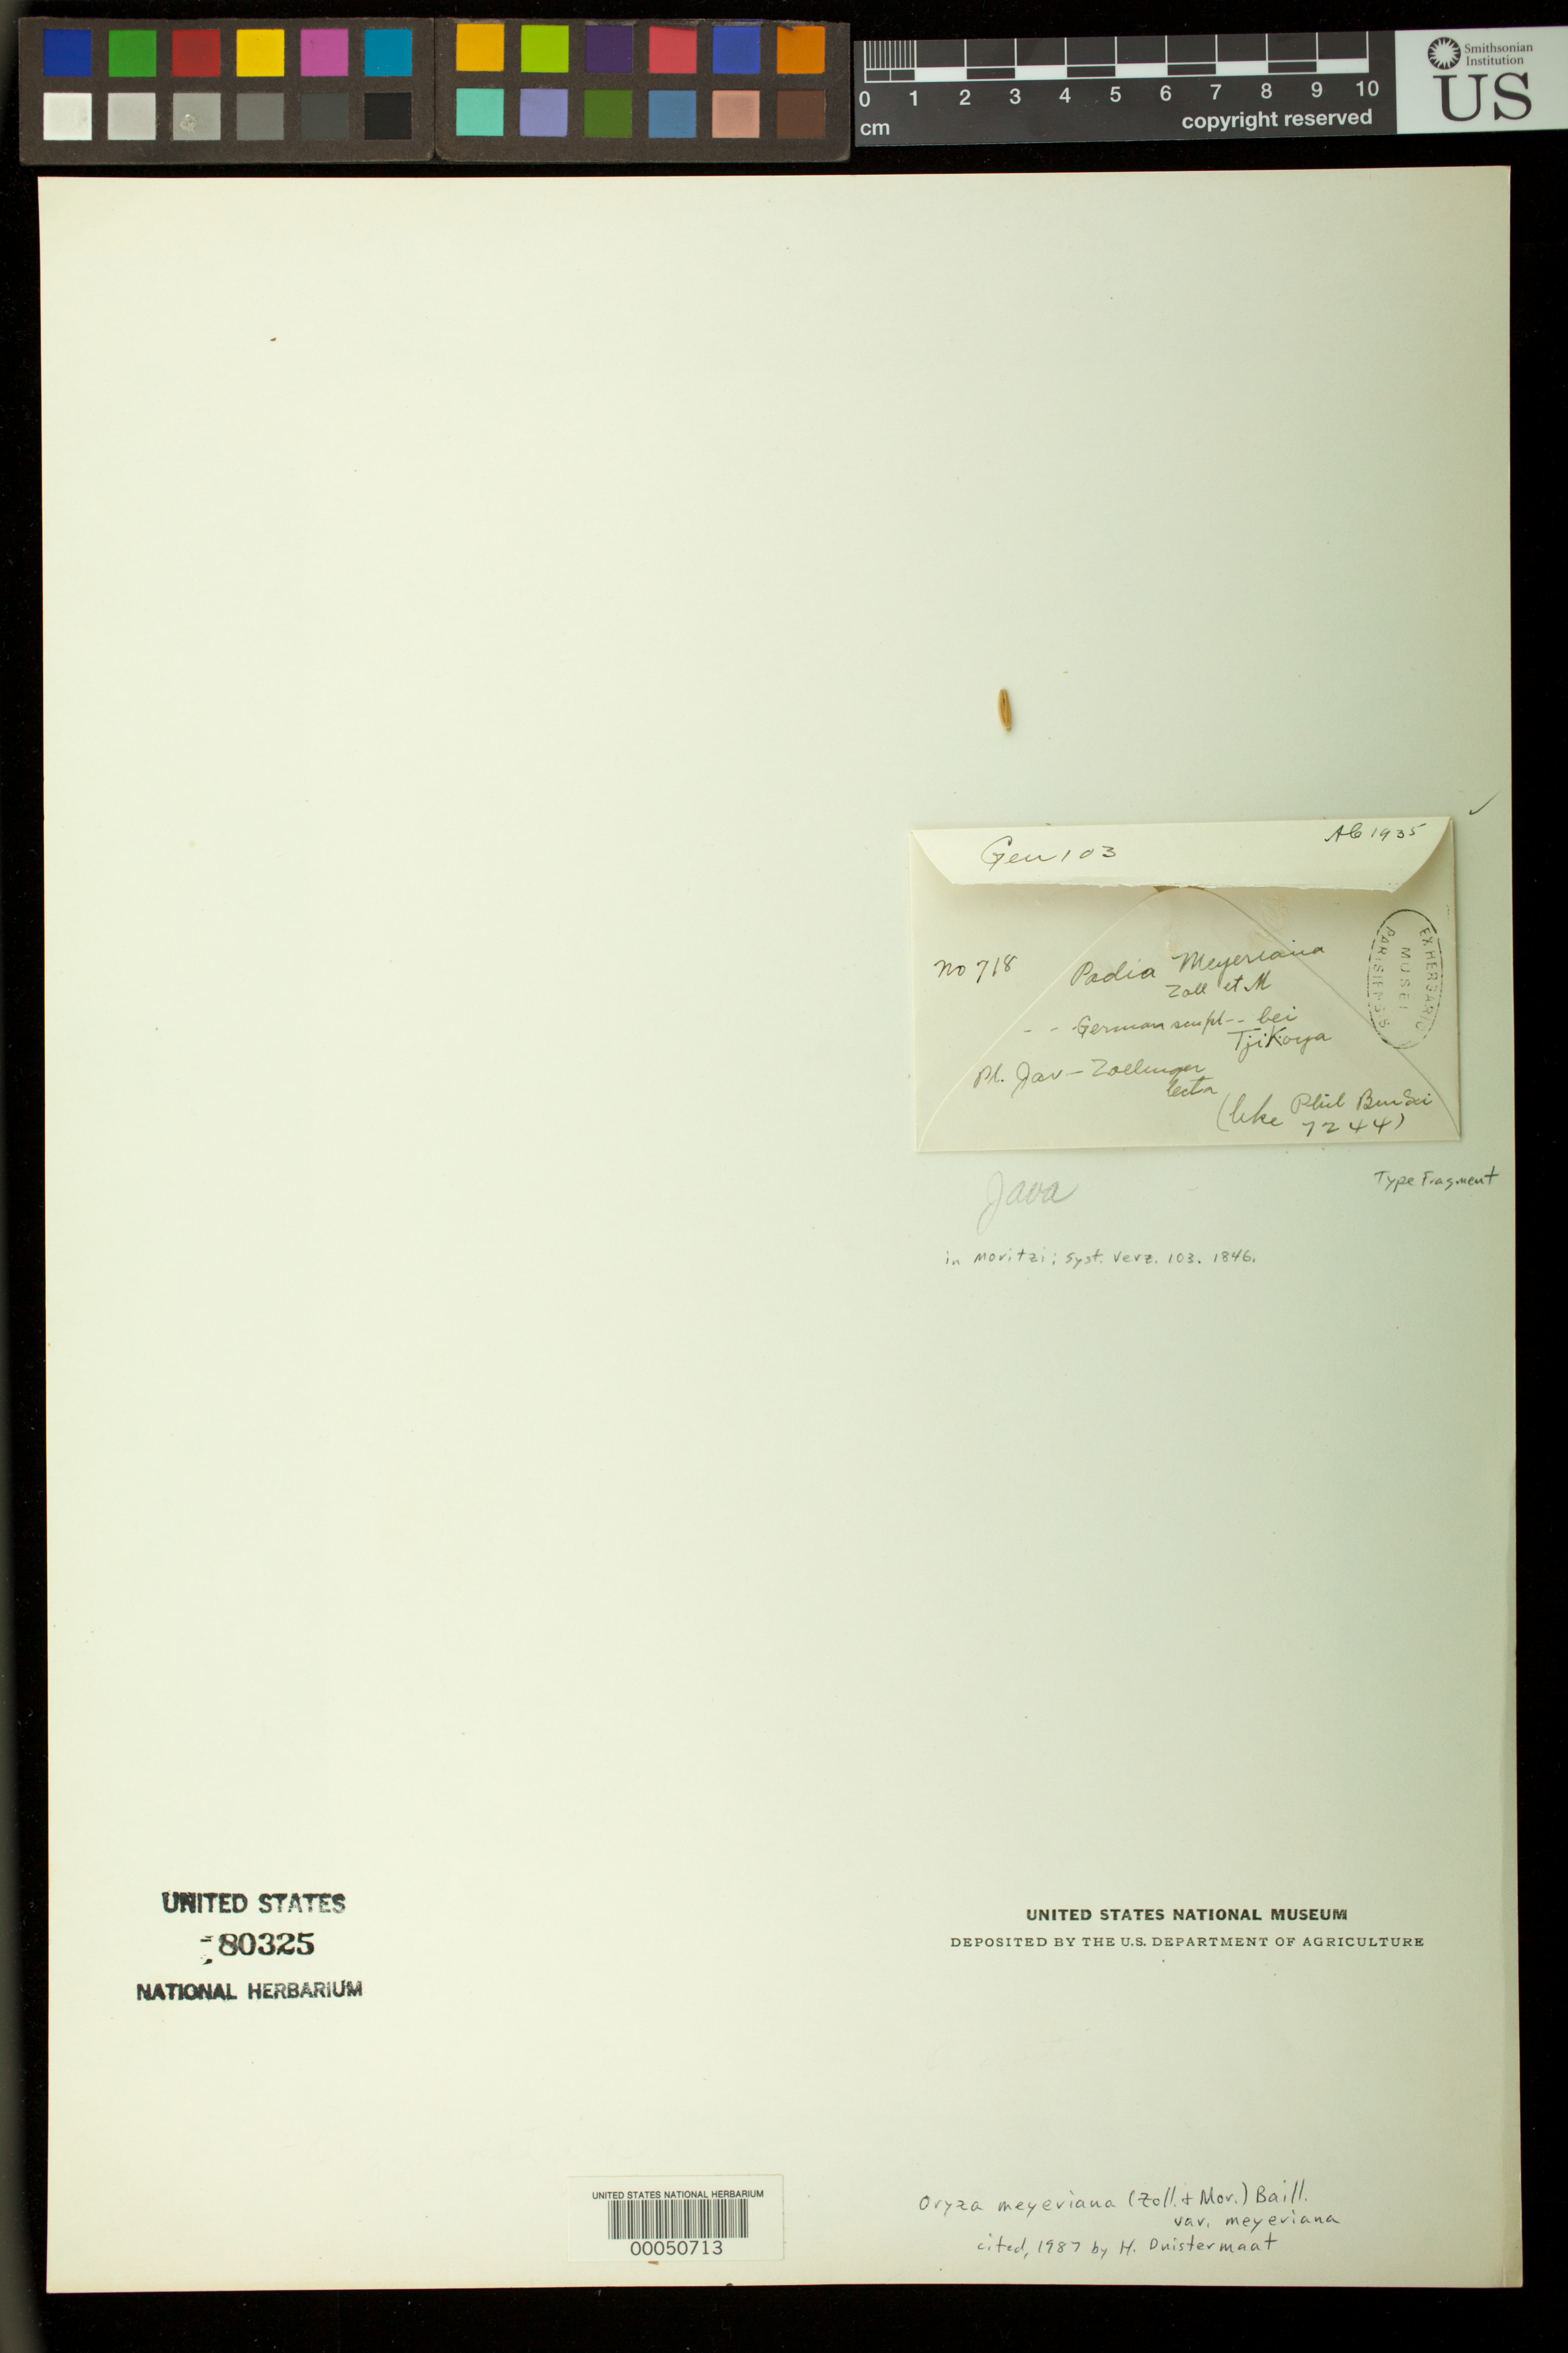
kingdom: Plantae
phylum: Tracheophyta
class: Liliopsida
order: Poales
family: Poaceae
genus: Padia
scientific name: Padia meyeriana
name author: Zoll. & Moritzi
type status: Type Collection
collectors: H. Zollinger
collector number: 718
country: Indonesia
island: Java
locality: Tjikoya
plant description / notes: Fragmentary material of type specimen ex herb. Paris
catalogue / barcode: US 80325